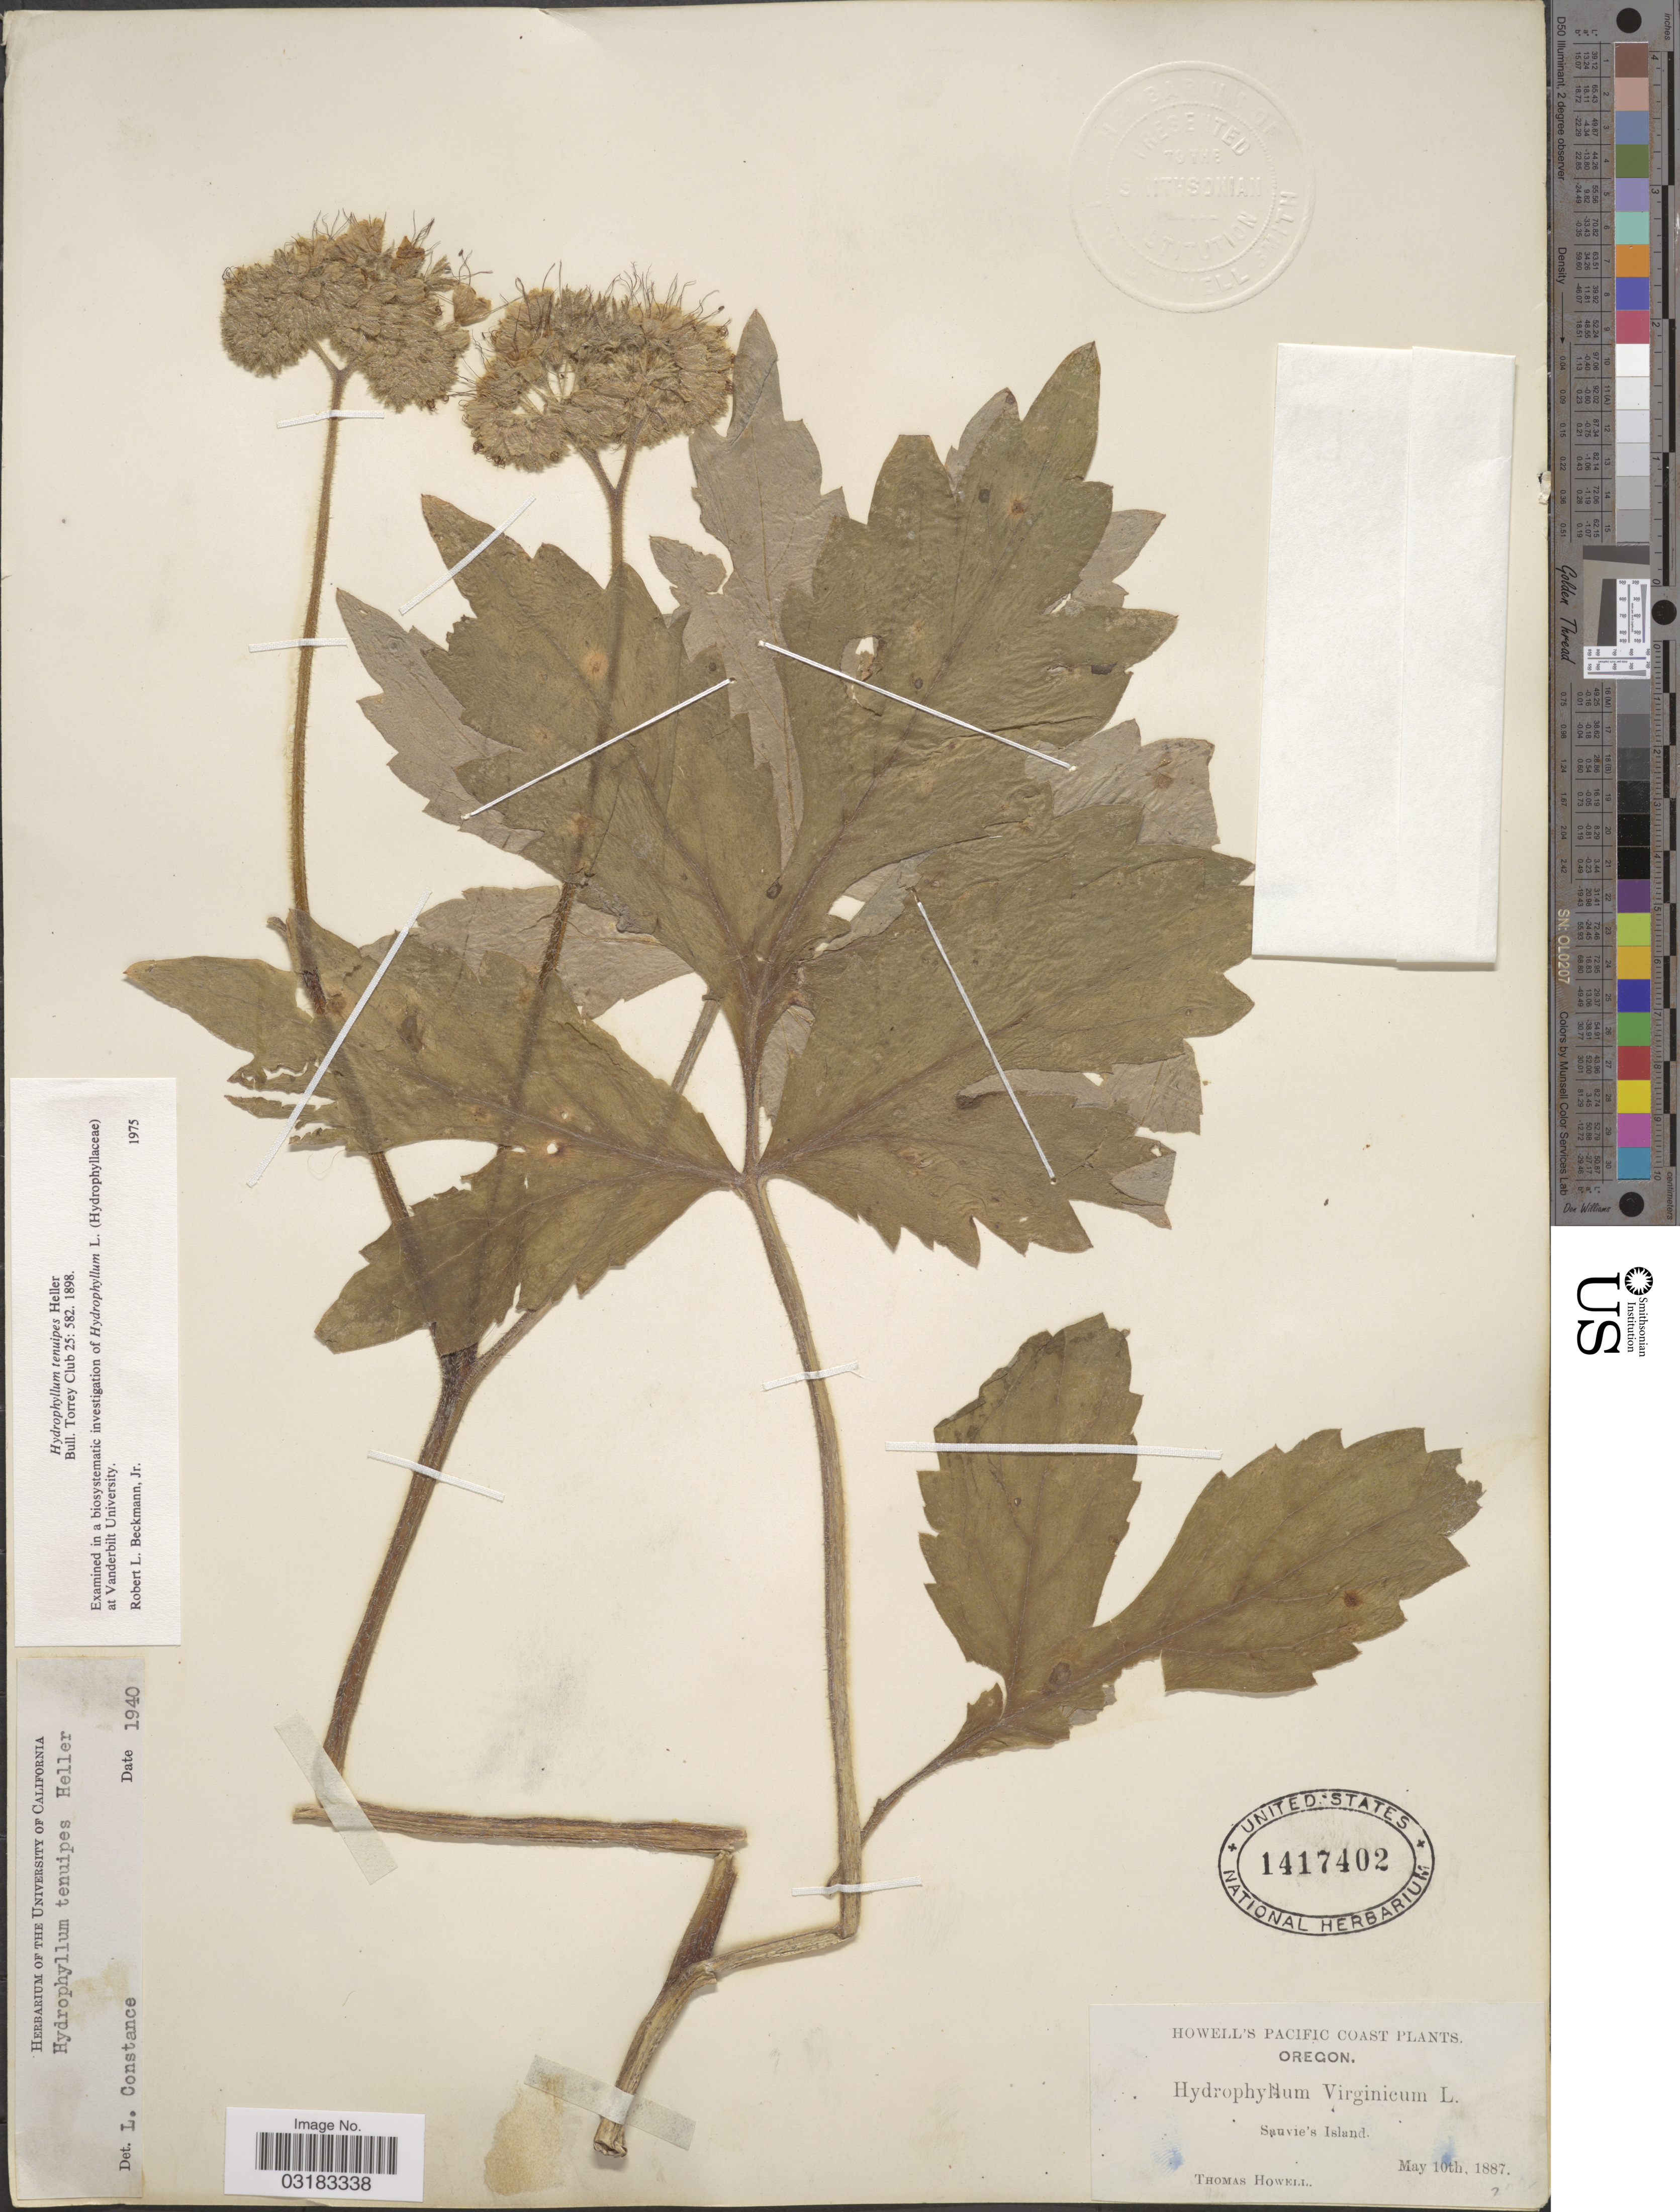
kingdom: Plantae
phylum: Tracheophyta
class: Magnoliopsida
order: Boraginales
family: Hydrophyllaceae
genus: Hydrophyllum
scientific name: Hydrophyllum tenuipes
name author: A. Heller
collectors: T. Howell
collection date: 1887-05-10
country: United States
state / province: Oregon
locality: Pacific Coast. Sauvie's Island.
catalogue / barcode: US 1417402